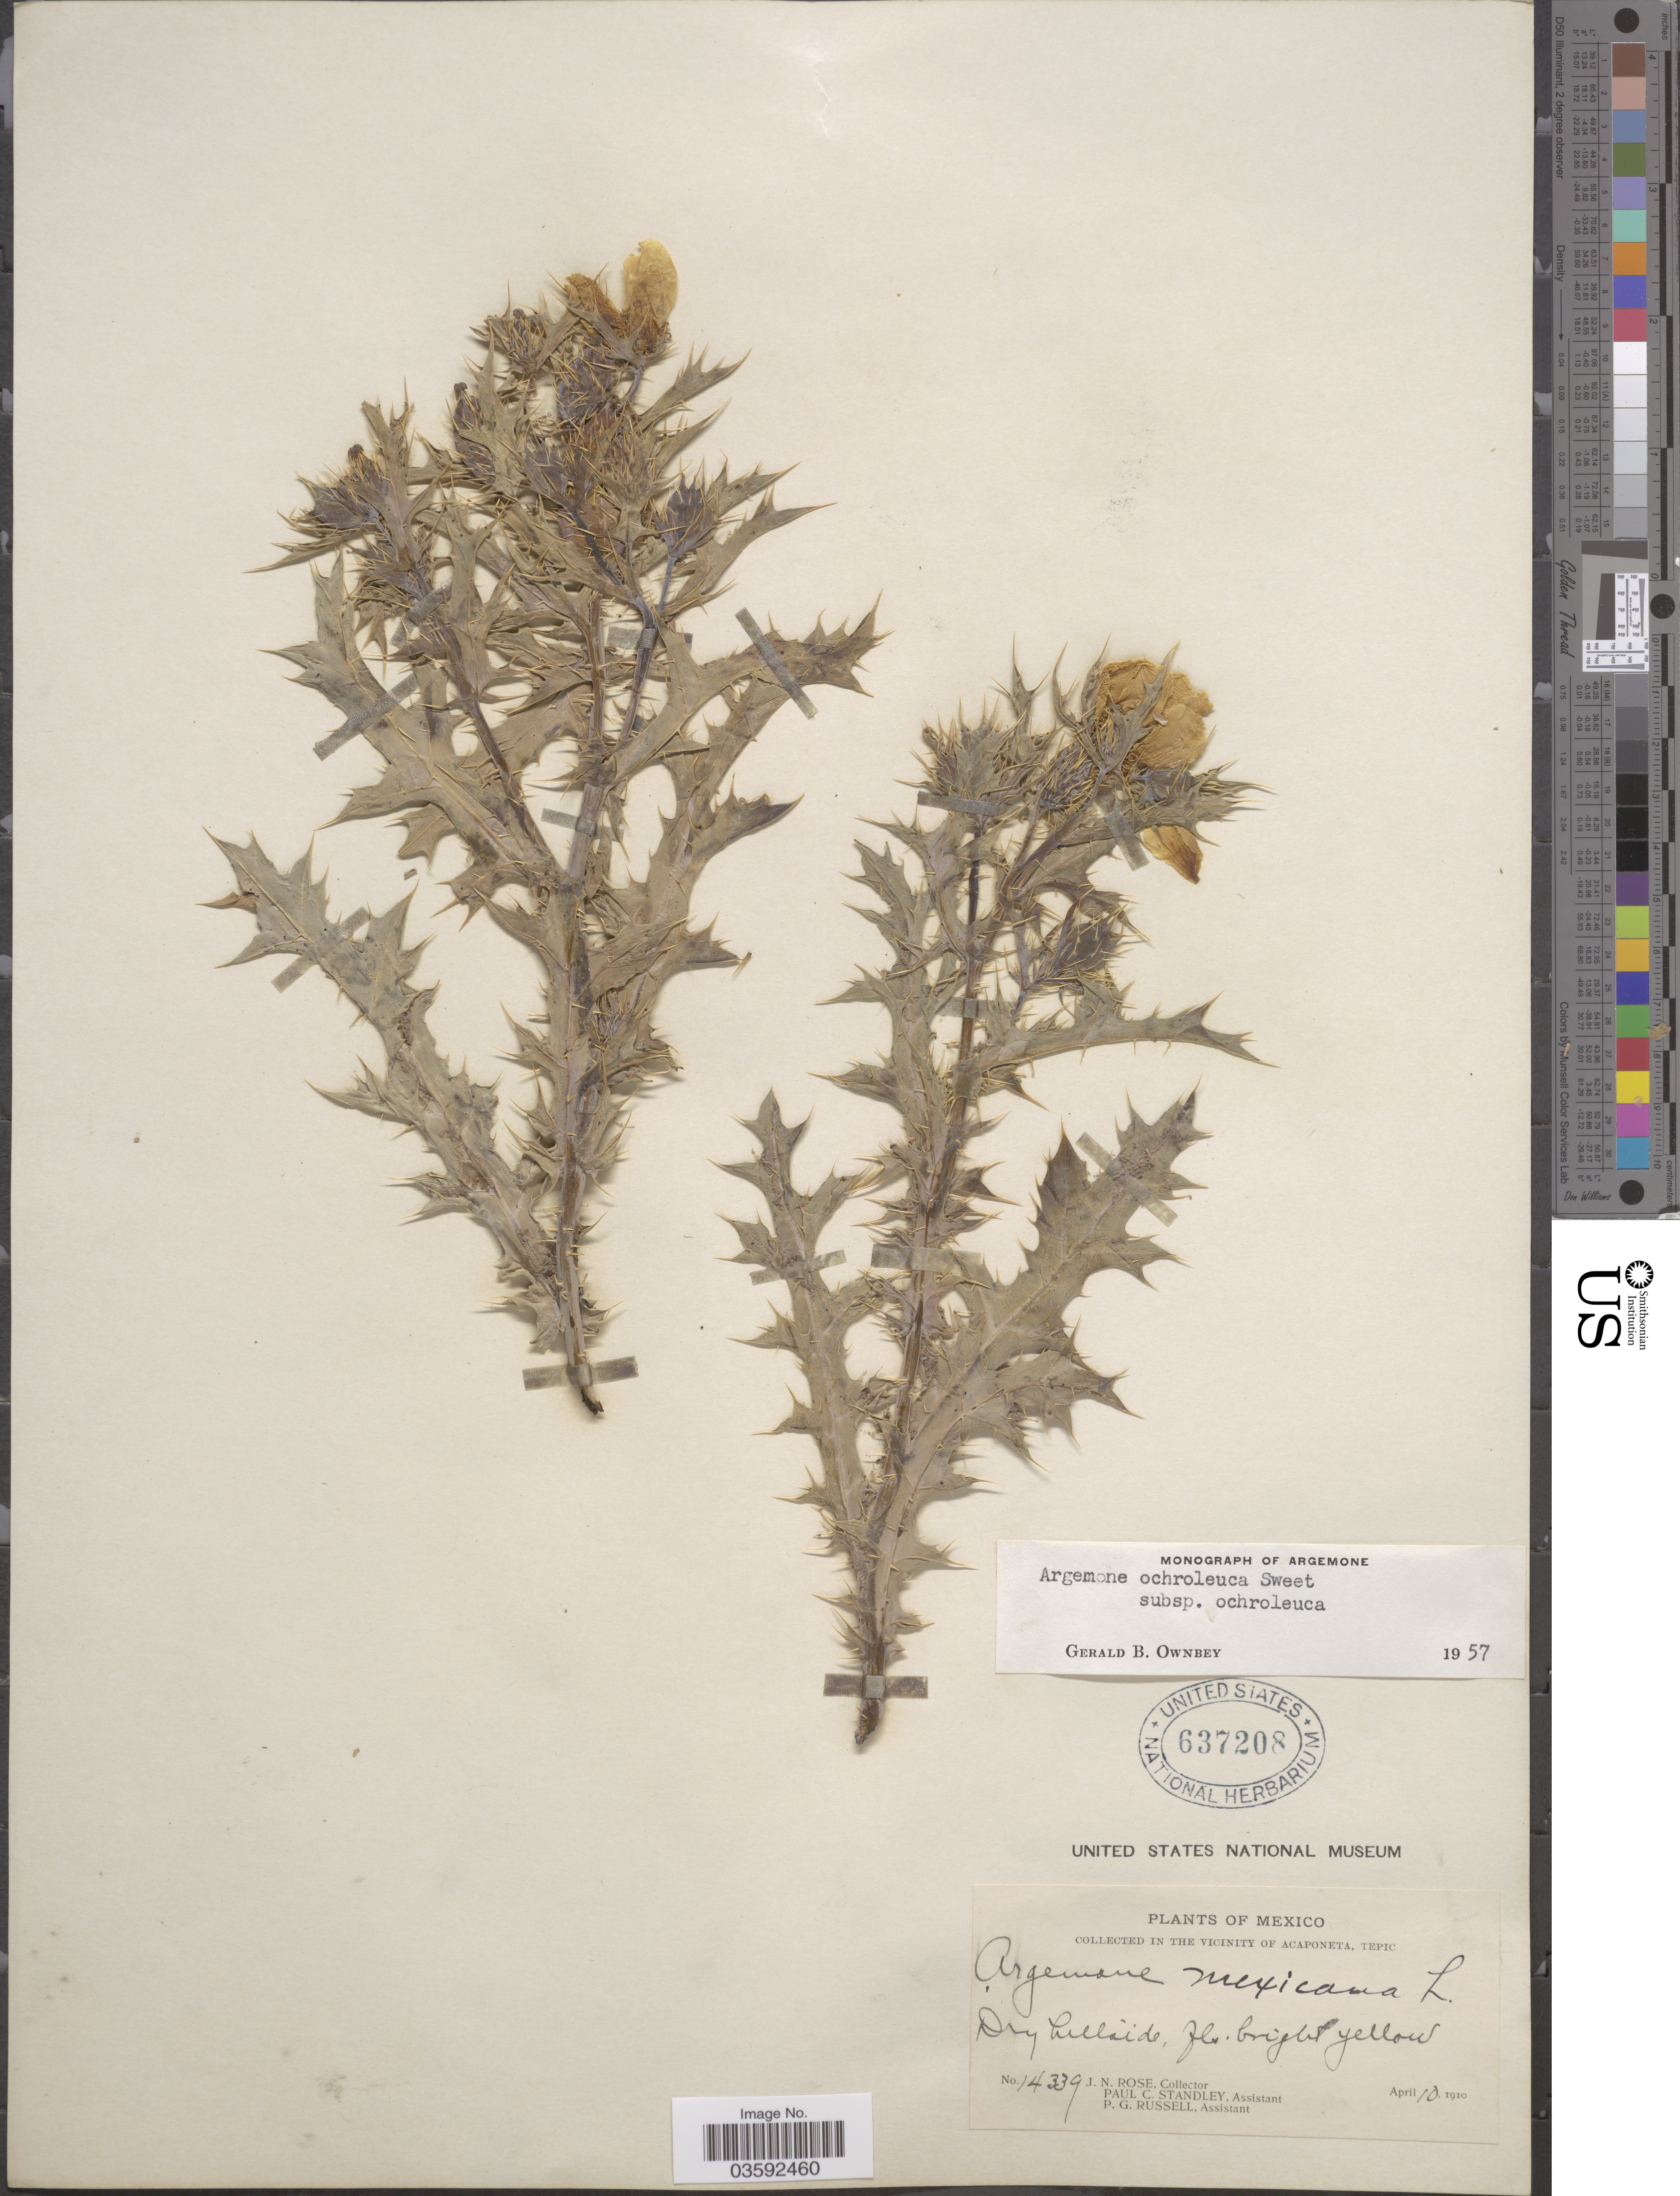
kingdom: Plantae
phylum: Tracheophyta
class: Magnoliopsida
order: Ranunculales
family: Papaveraceae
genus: Argemone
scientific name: Argemone ochroleuca subsp. ochroleuca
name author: Sweet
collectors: J. N. Rose, P. C. Standley & P. G. Russell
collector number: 14339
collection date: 1910-04-10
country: Mexico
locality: In the Vicinity of Acaponeta, Tepic.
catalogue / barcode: US 637208